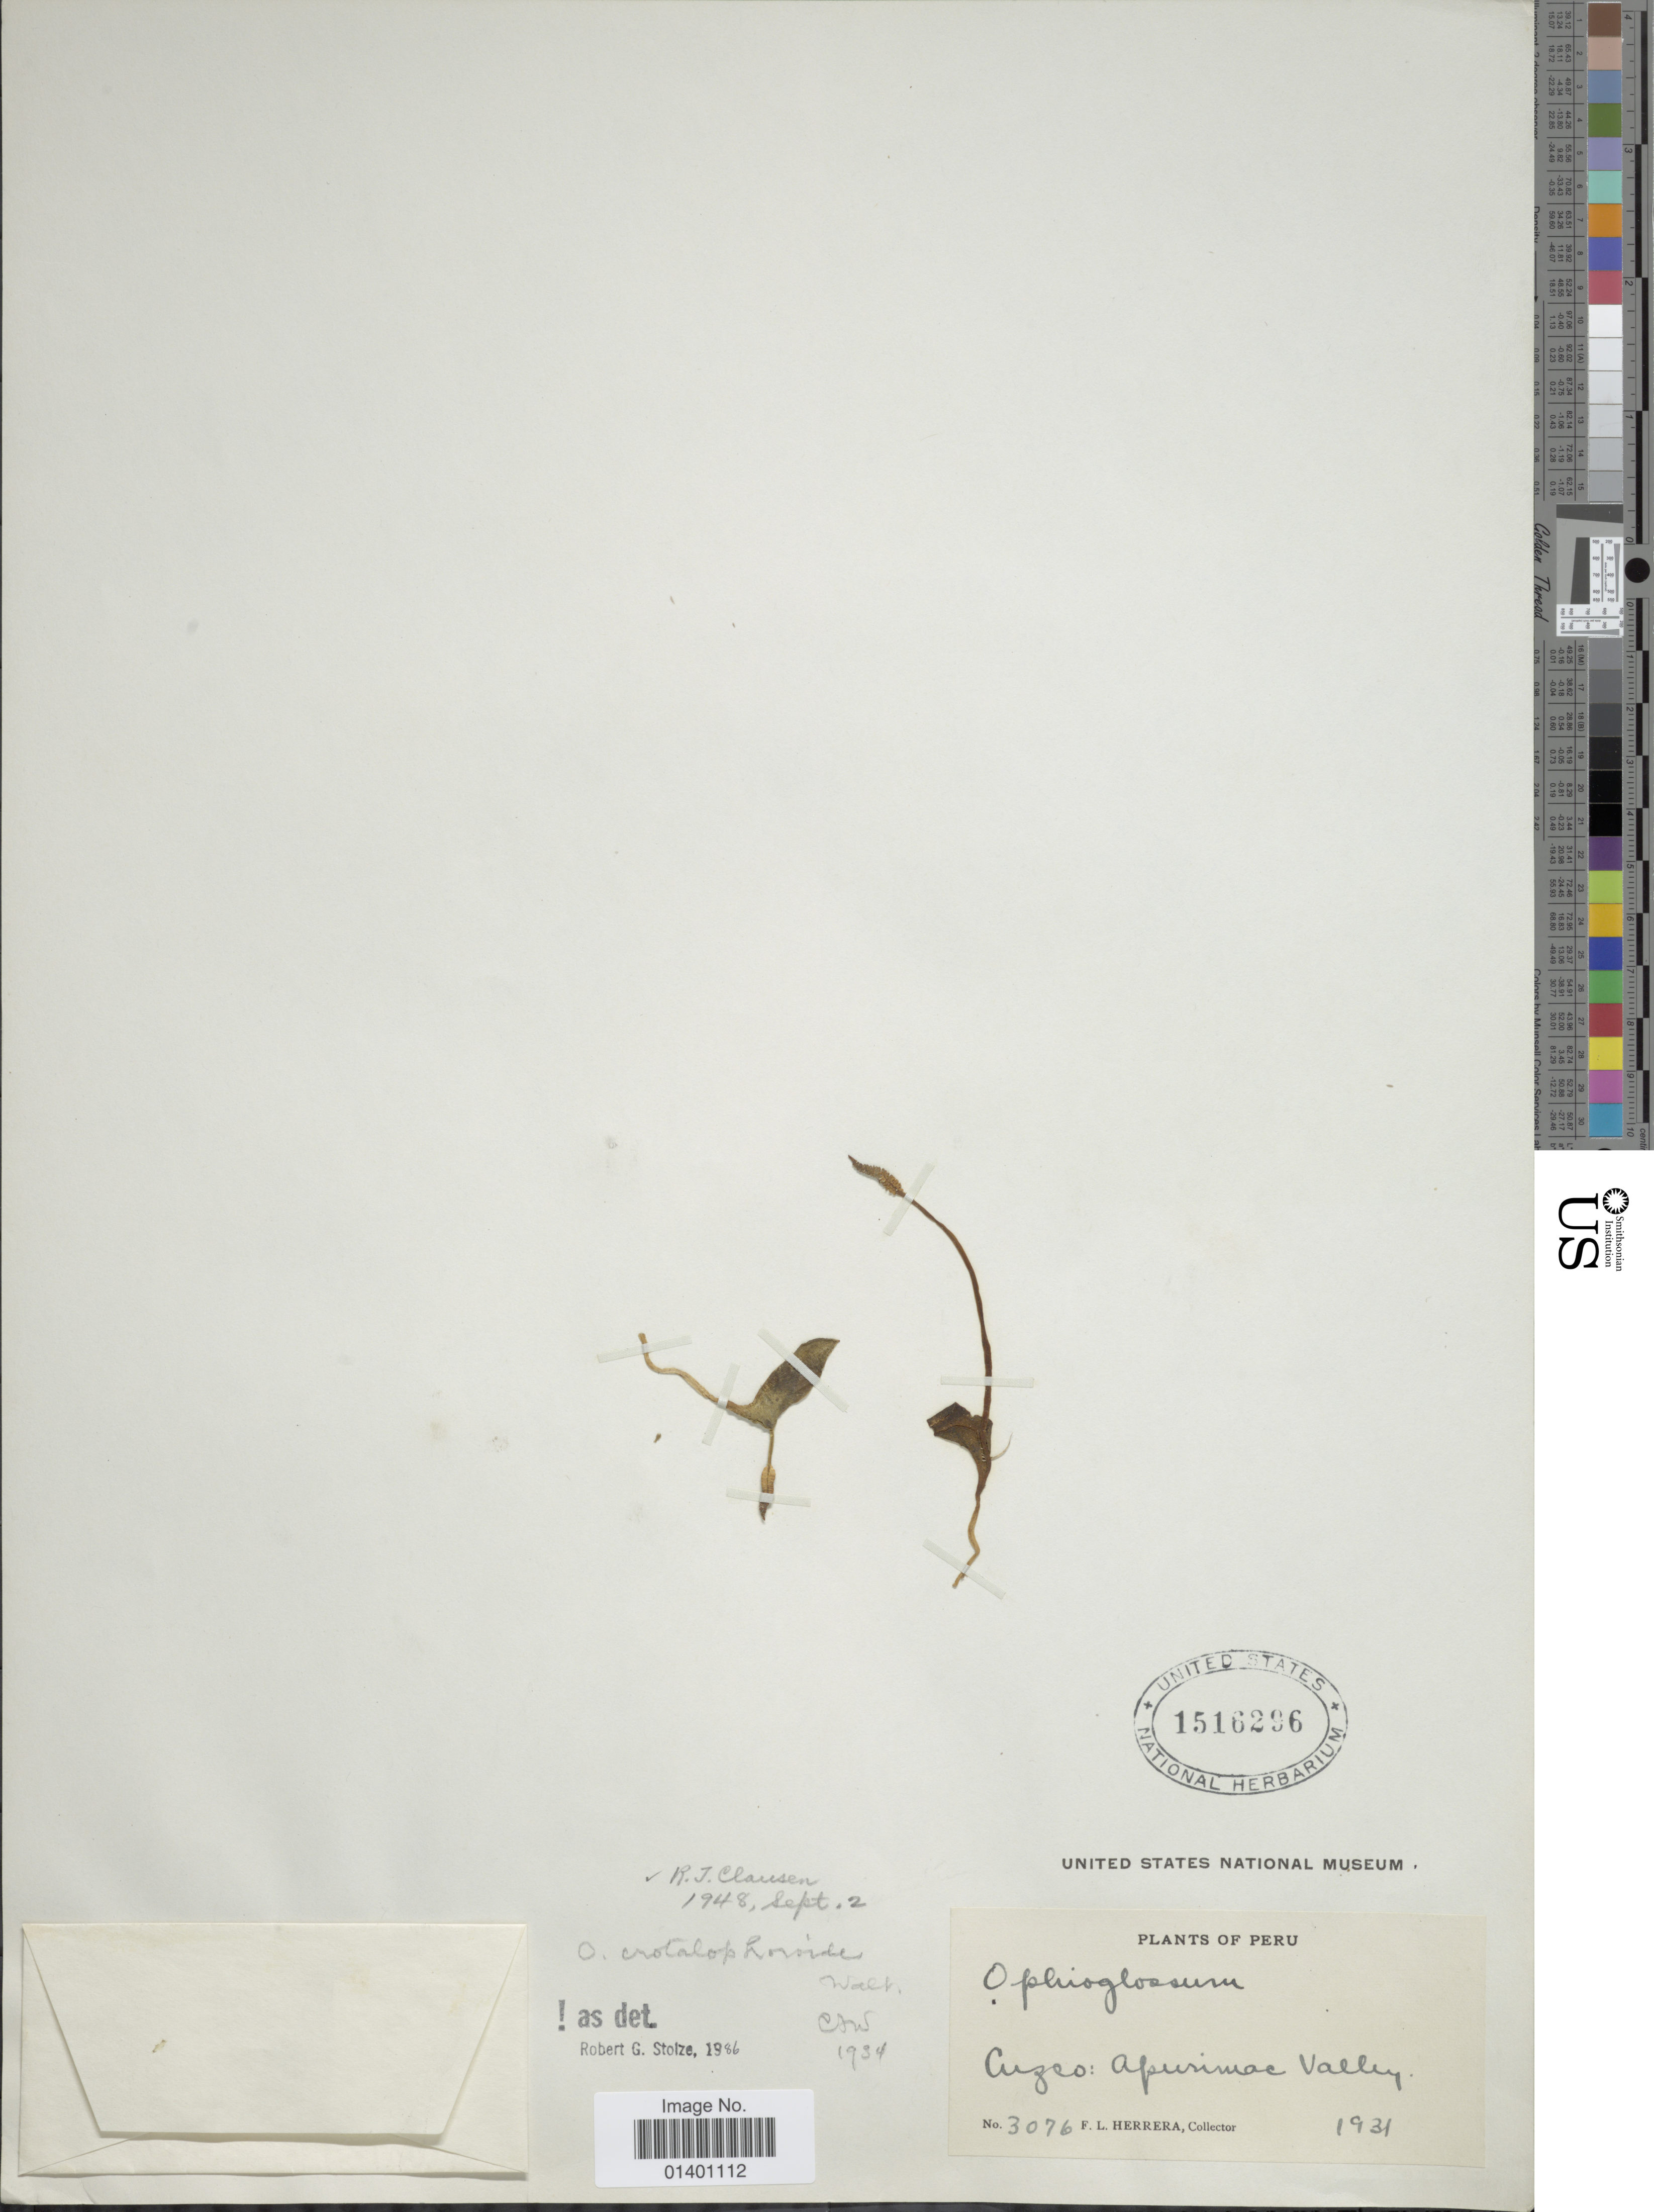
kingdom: Plantae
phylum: Tracheophyta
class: Polypodiopsida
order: Ophioglossales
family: Ophioglossaceae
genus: Ophioglossum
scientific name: Ophioglossum crotalophoroides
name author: Walter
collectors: F. L. Herrera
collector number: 3076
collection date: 1931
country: Peru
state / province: Cusco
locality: Apurimac valley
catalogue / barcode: US 1516296